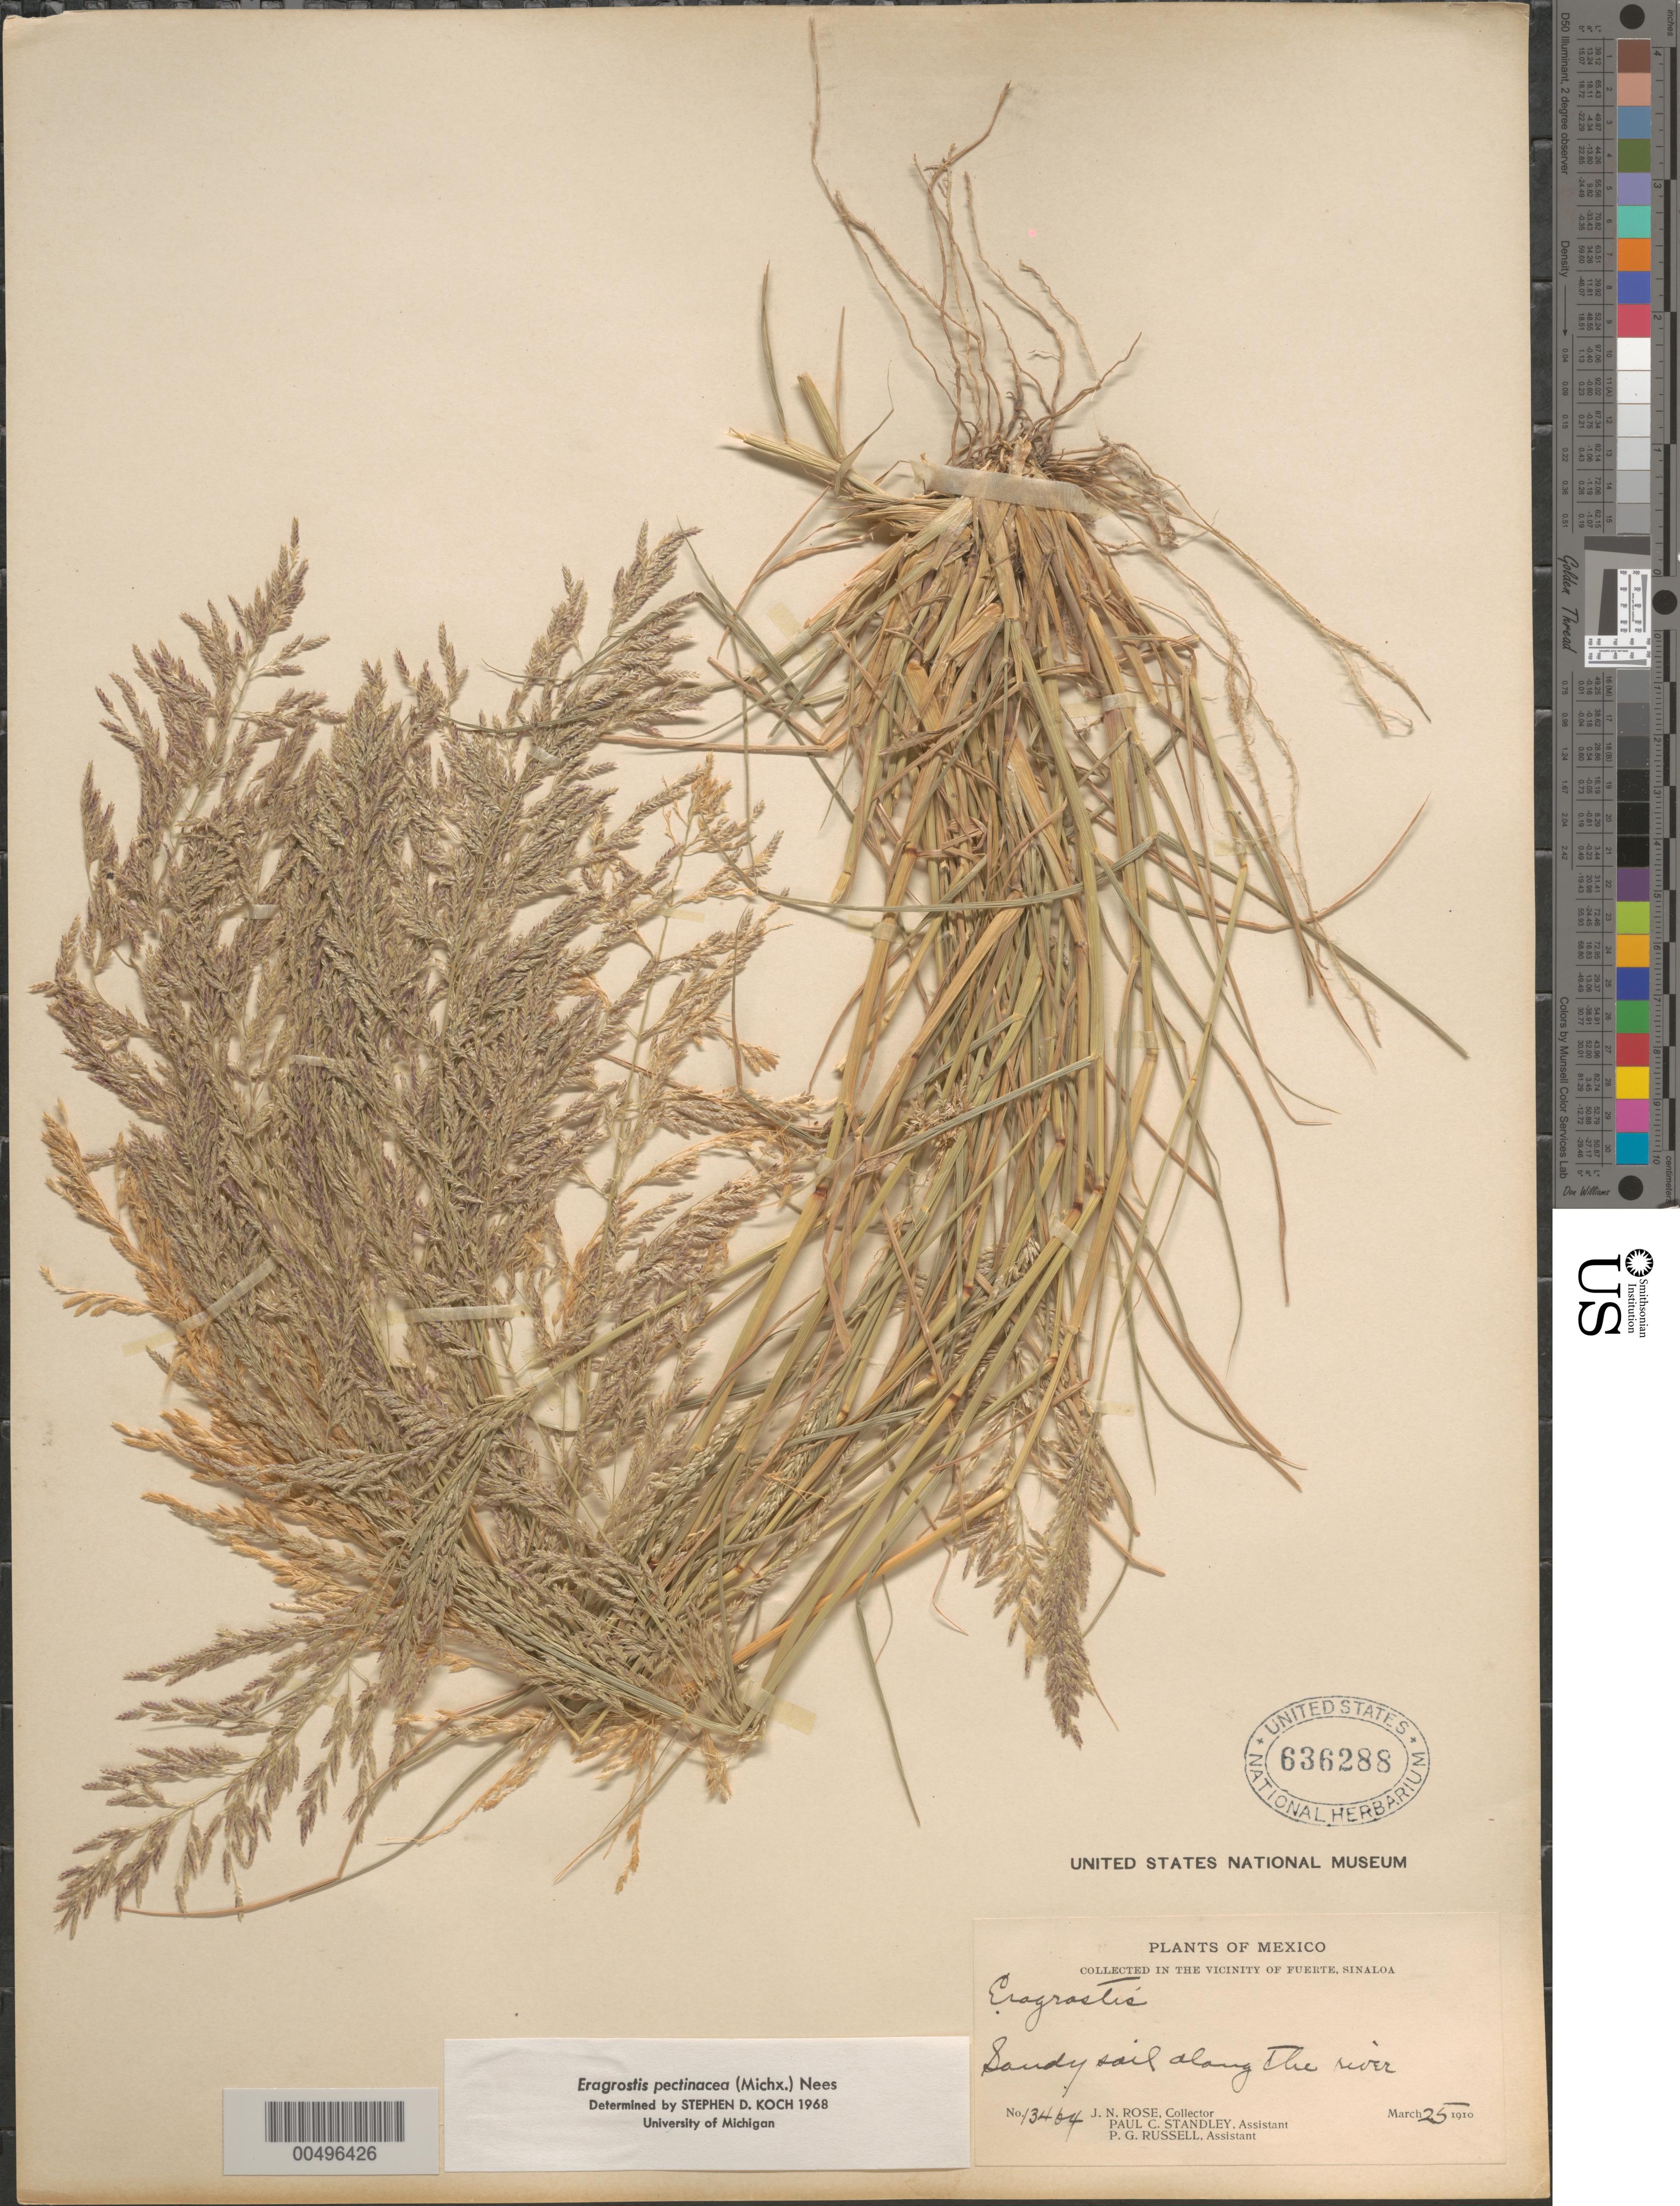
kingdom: Plantae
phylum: Tracheophyta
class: Liliopsida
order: Poales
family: Poaceae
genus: Eragrostis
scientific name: Eragrostis pectinacea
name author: (Michx.) Nees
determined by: Koch, S. D.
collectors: J. N. Rose, P. C. Standley & P. G. Russell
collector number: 13464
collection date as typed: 25 Mar 1910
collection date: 1910-03-25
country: Mexico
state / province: Sinaloa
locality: Vicinity of Fuerte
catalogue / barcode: US 636288